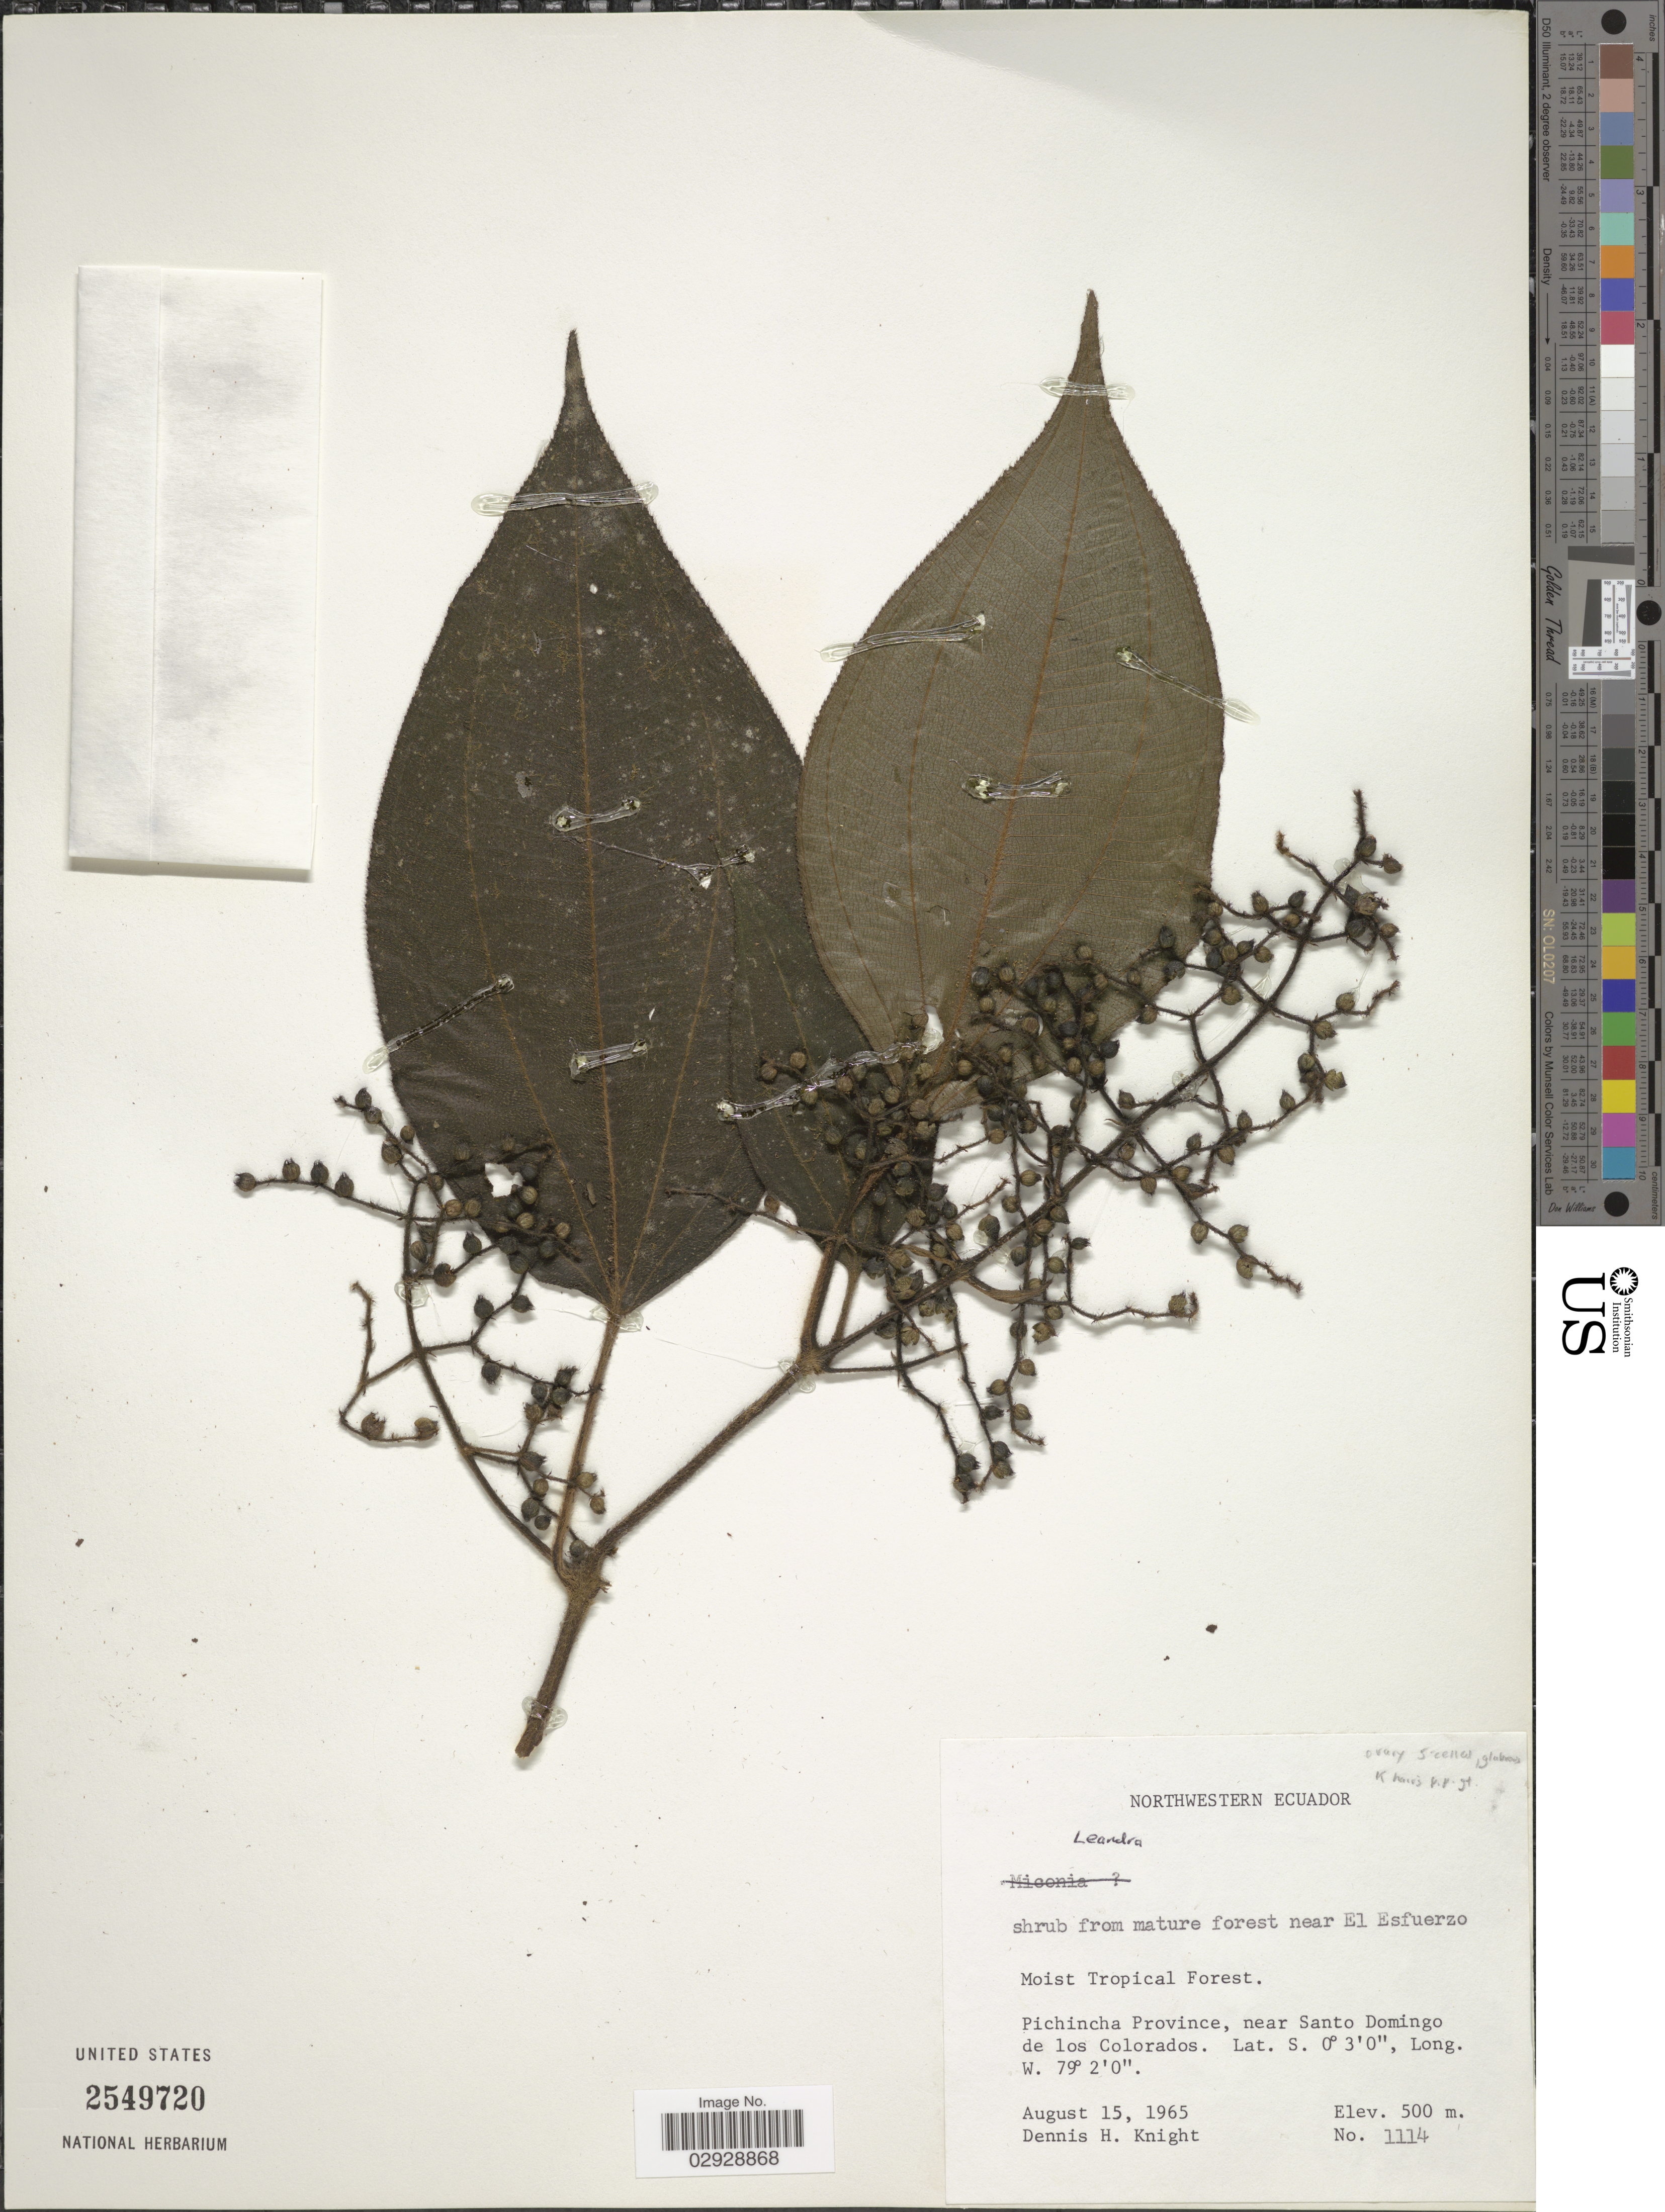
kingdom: Plantae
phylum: Tracheophyta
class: Magnoliopsida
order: Myrtales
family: Melastomataceae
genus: Leandra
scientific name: Leandra dichotoma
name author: (D. Don) Cogn.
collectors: D. Knight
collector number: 1114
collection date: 1965-08-15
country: Ecuador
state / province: Pichincha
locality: Northwestern Ecuador. Near Santo Domingo de los Colorados.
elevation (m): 500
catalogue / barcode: US 2549720